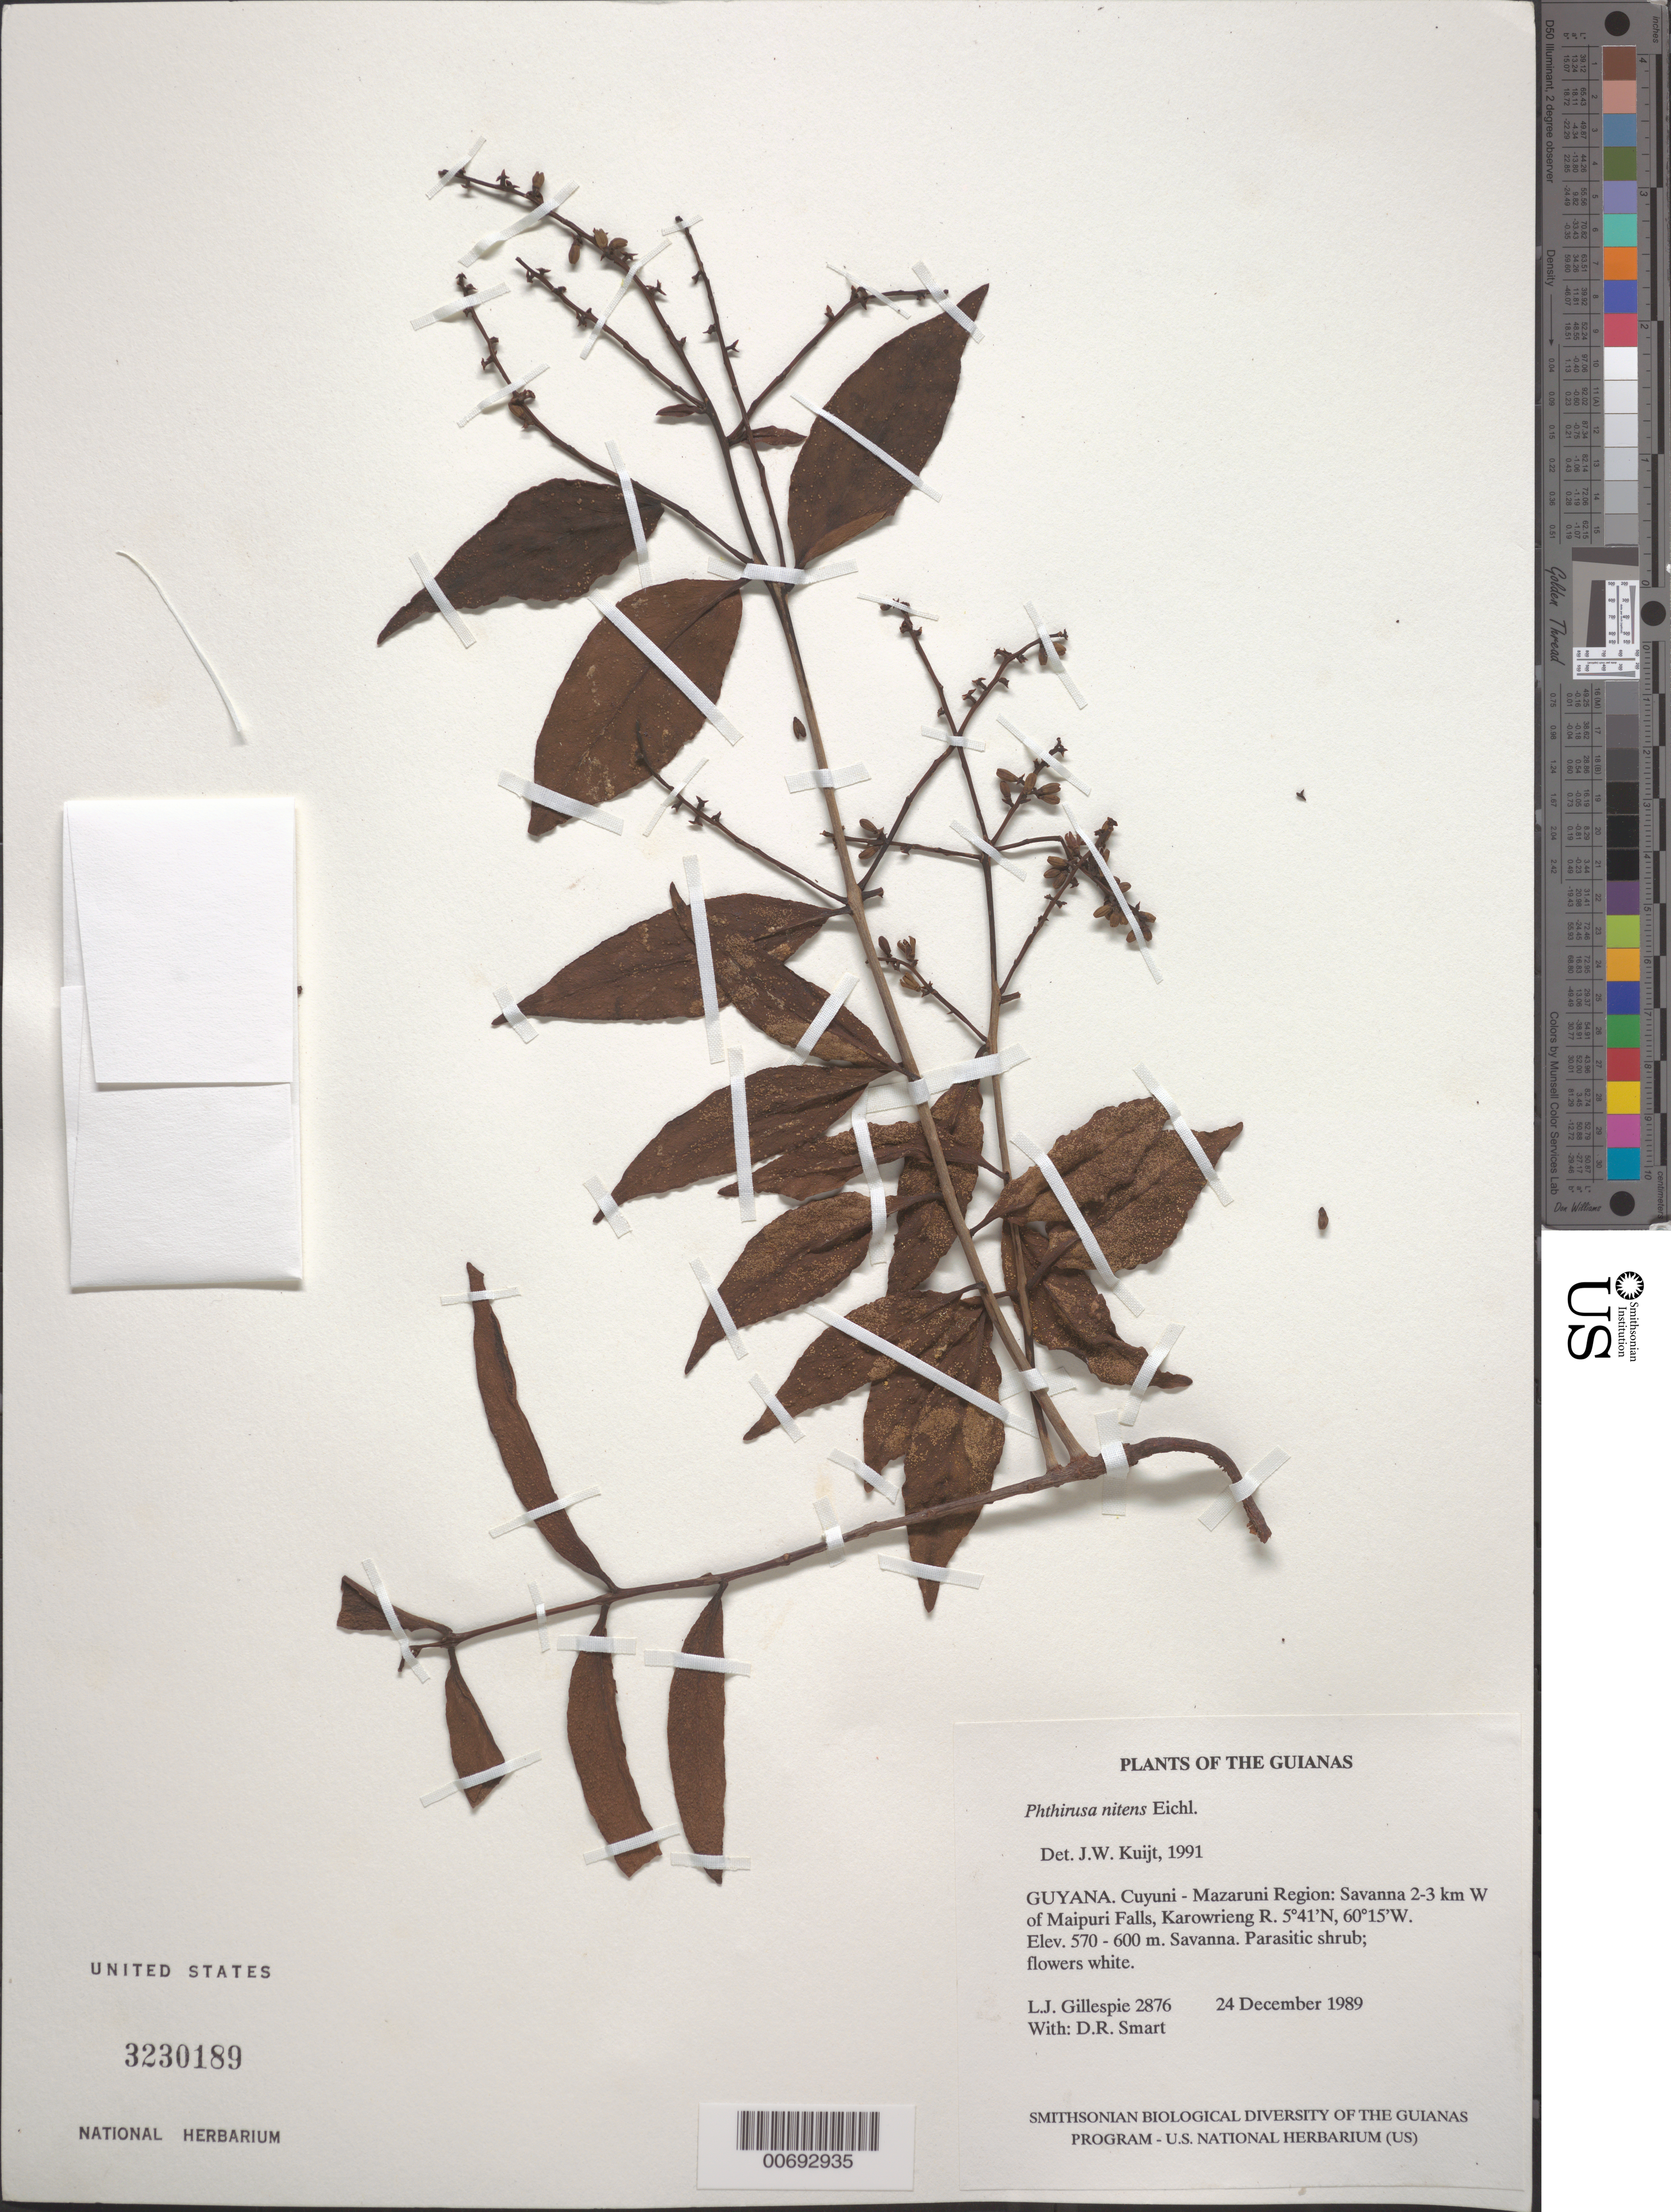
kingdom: Plantae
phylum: Tracheophyta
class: Magnoliopsida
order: Santalales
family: Loranthaceae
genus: Phthirusa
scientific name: Phthirusa nitens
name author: (Mart.) Eichler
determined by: Kuijt, Job, (CANADA)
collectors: L. J. Gillespie & D. R. Smart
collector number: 2876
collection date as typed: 24 December 1989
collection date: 1989-12-24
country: Guyana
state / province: Cuyuni-Mazaruni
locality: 2-3 km W of Maipuri Falls, Karowrieng R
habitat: Savanna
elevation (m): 570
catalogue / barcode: US 3230189